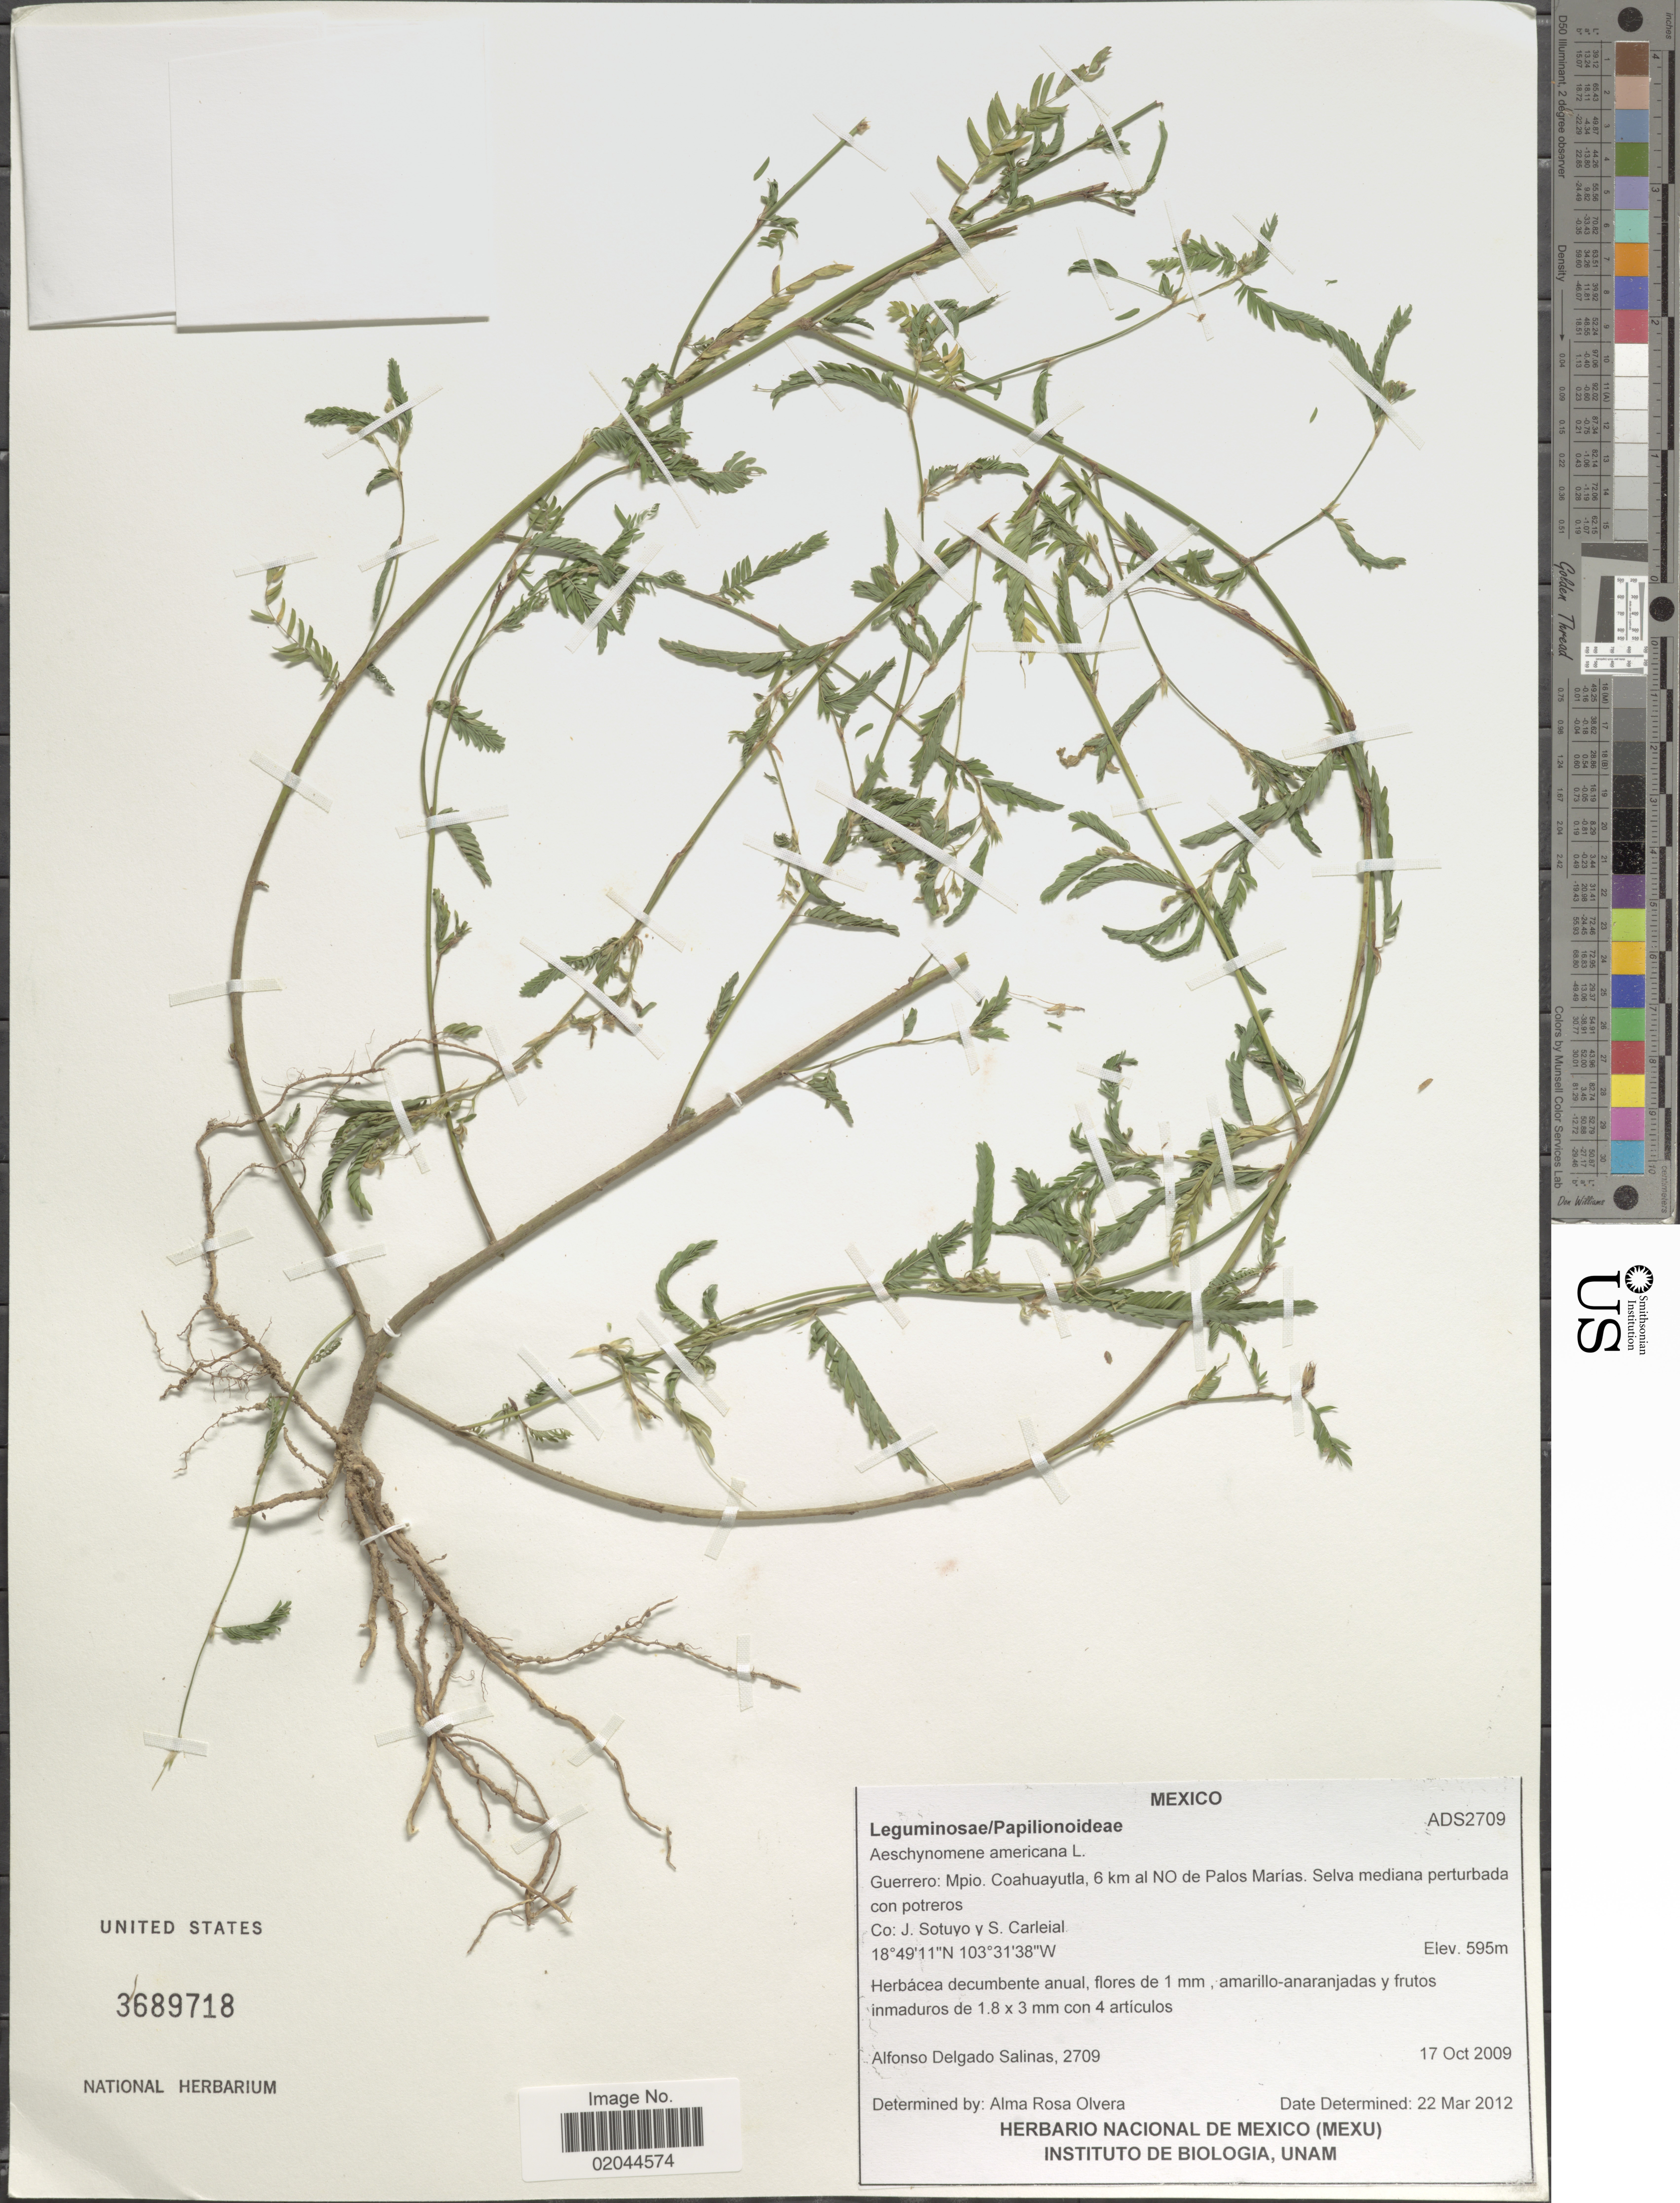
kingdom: Plantae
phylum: Tracheophyta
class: Magnoliopsida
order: Fabales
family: Fabaceae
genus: Aeschynomene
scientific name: Aeschynomene americana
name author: L.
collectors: A. Delgado S., J. Sotuyo & S. Carleial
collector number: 2709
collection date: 2009-10-17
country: Mexico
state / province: Guerrero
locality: Mpio. Coahuayutla, 6 km al NO de Palos Marias, sleva mediana perturbada con potreros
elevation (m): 595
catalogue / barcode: US 3689718